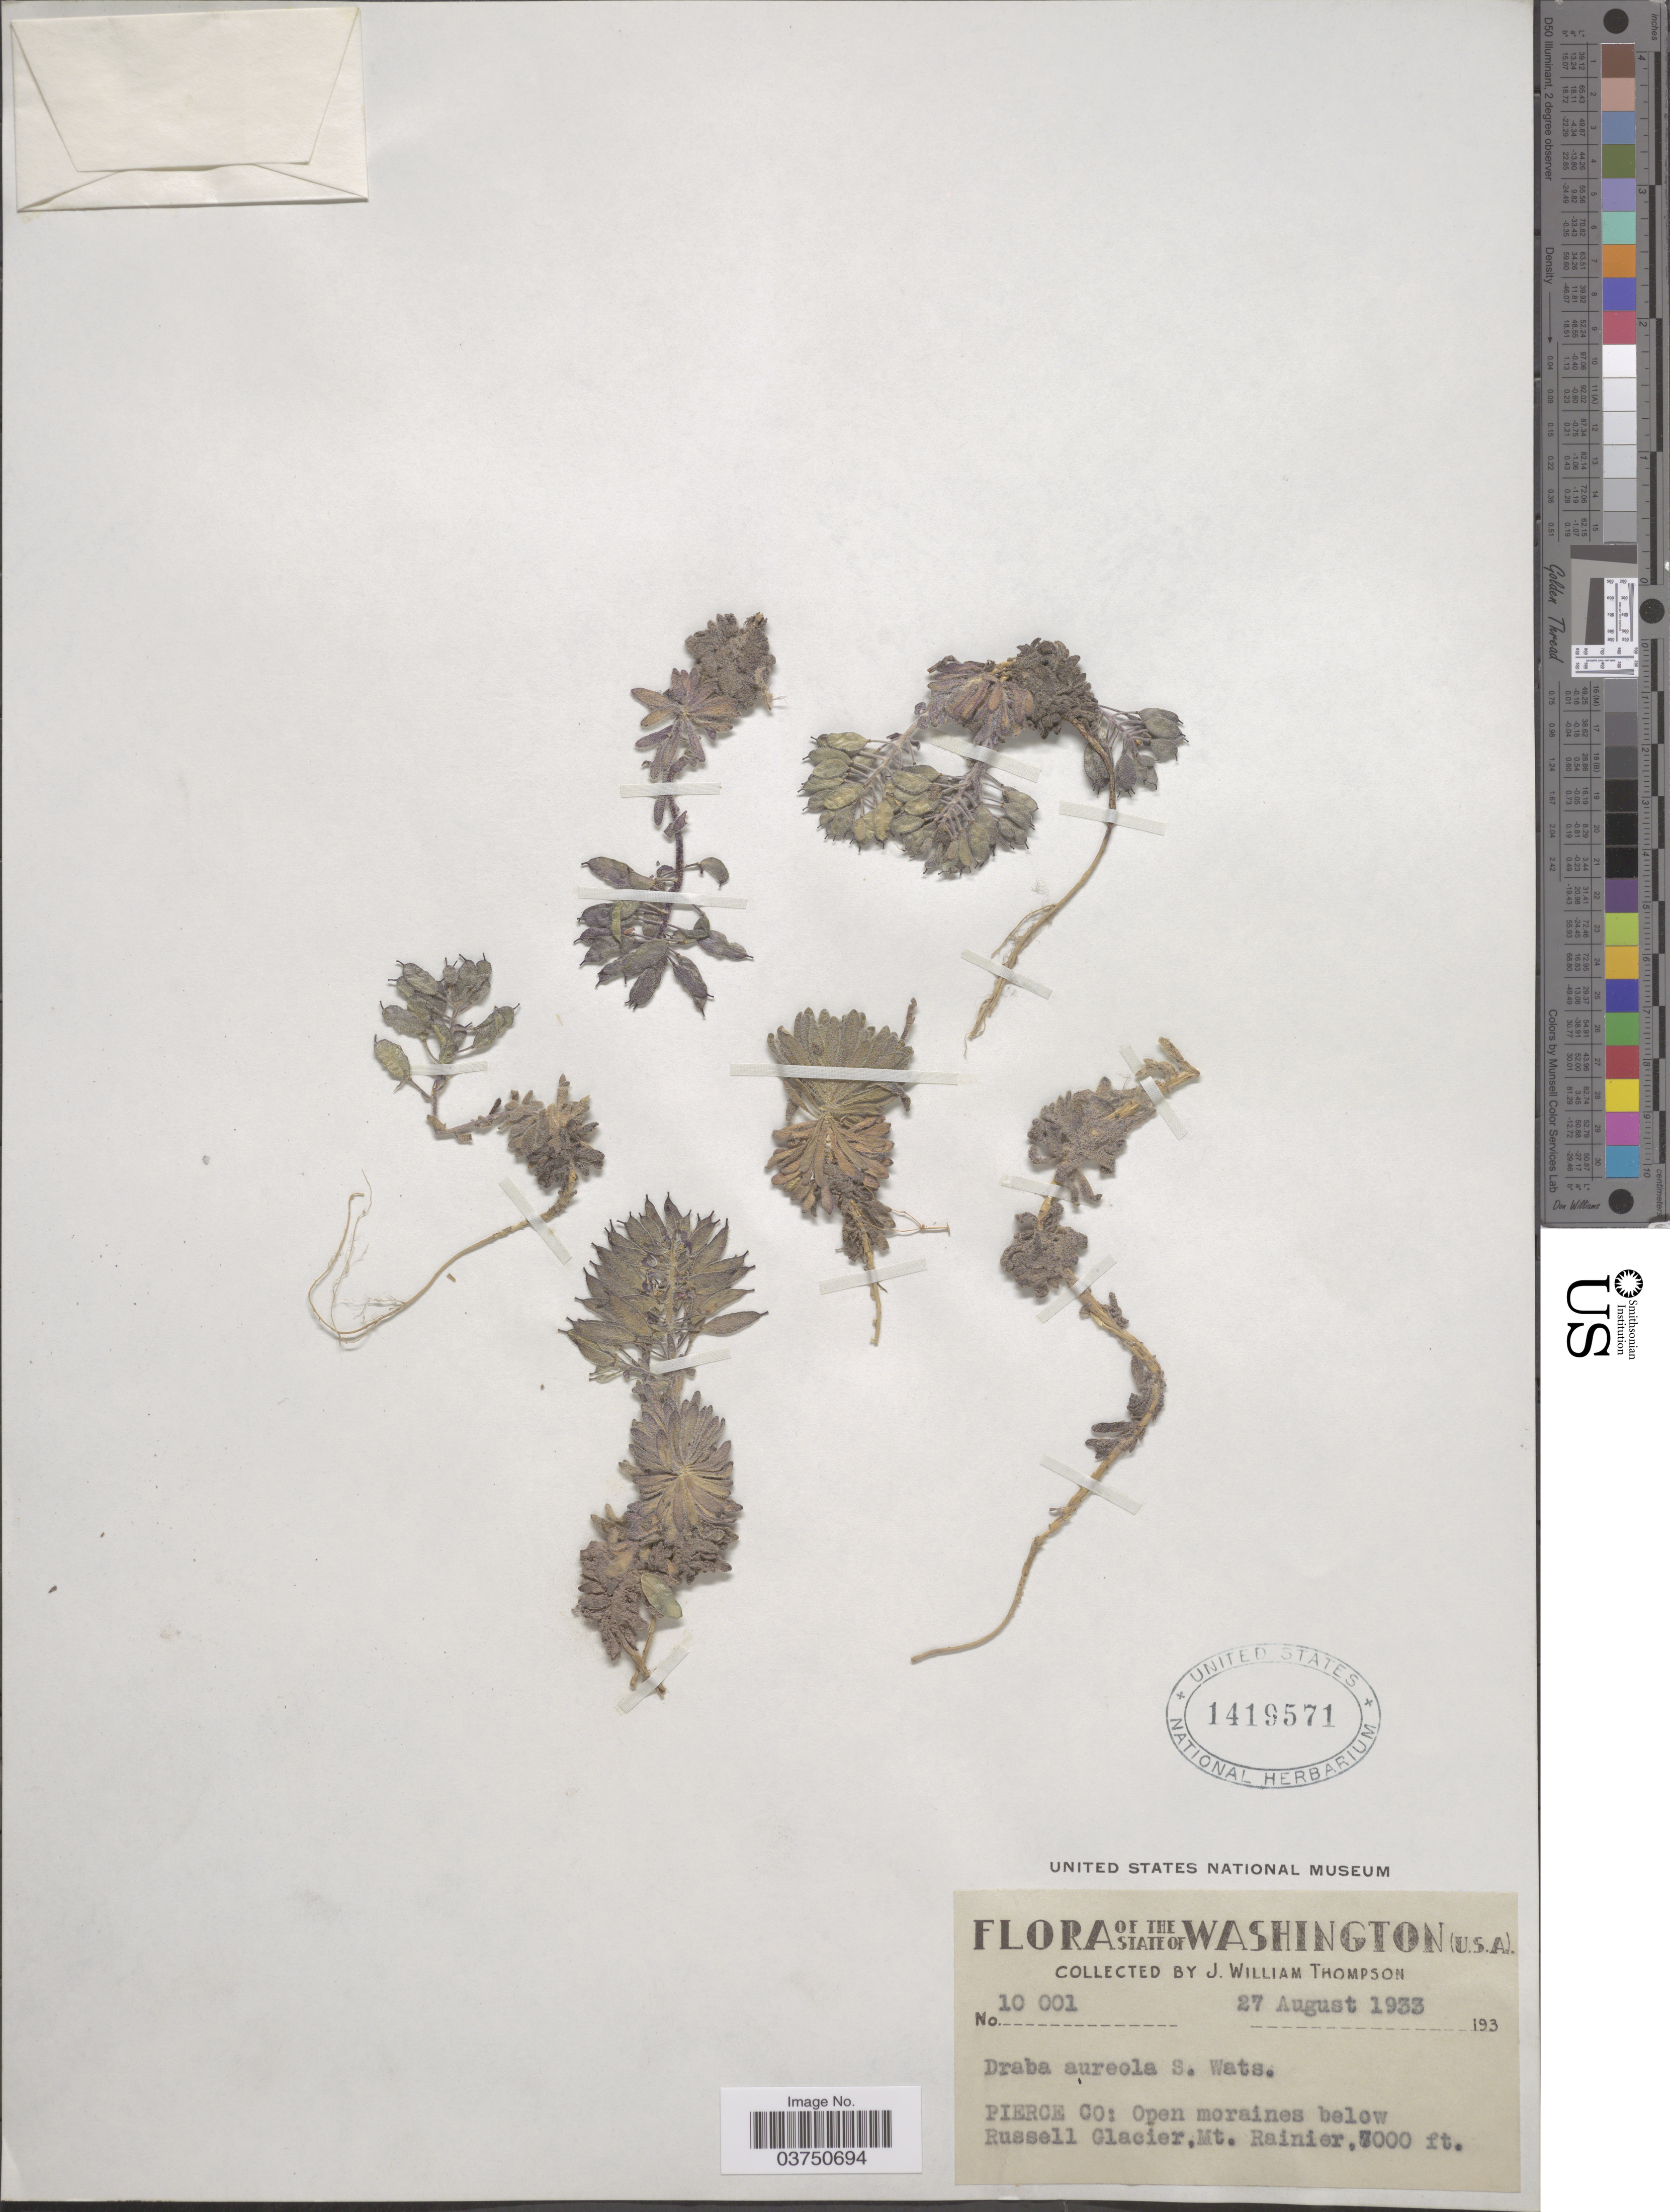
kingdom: Plantae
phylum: Tracheophyta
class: Magnoliopsida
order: Brassicales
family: Brassicaceae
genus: Draba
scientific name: Draba aureola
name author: S. Watson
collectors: J. W. Thompson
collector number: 10001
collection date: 1933-08-27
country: United States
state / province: Washington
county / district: Pierce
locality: Pierce Co: Open moraines below Russell Glacier. Mt. Rainier.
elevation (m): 2134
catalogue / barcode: US 1419571